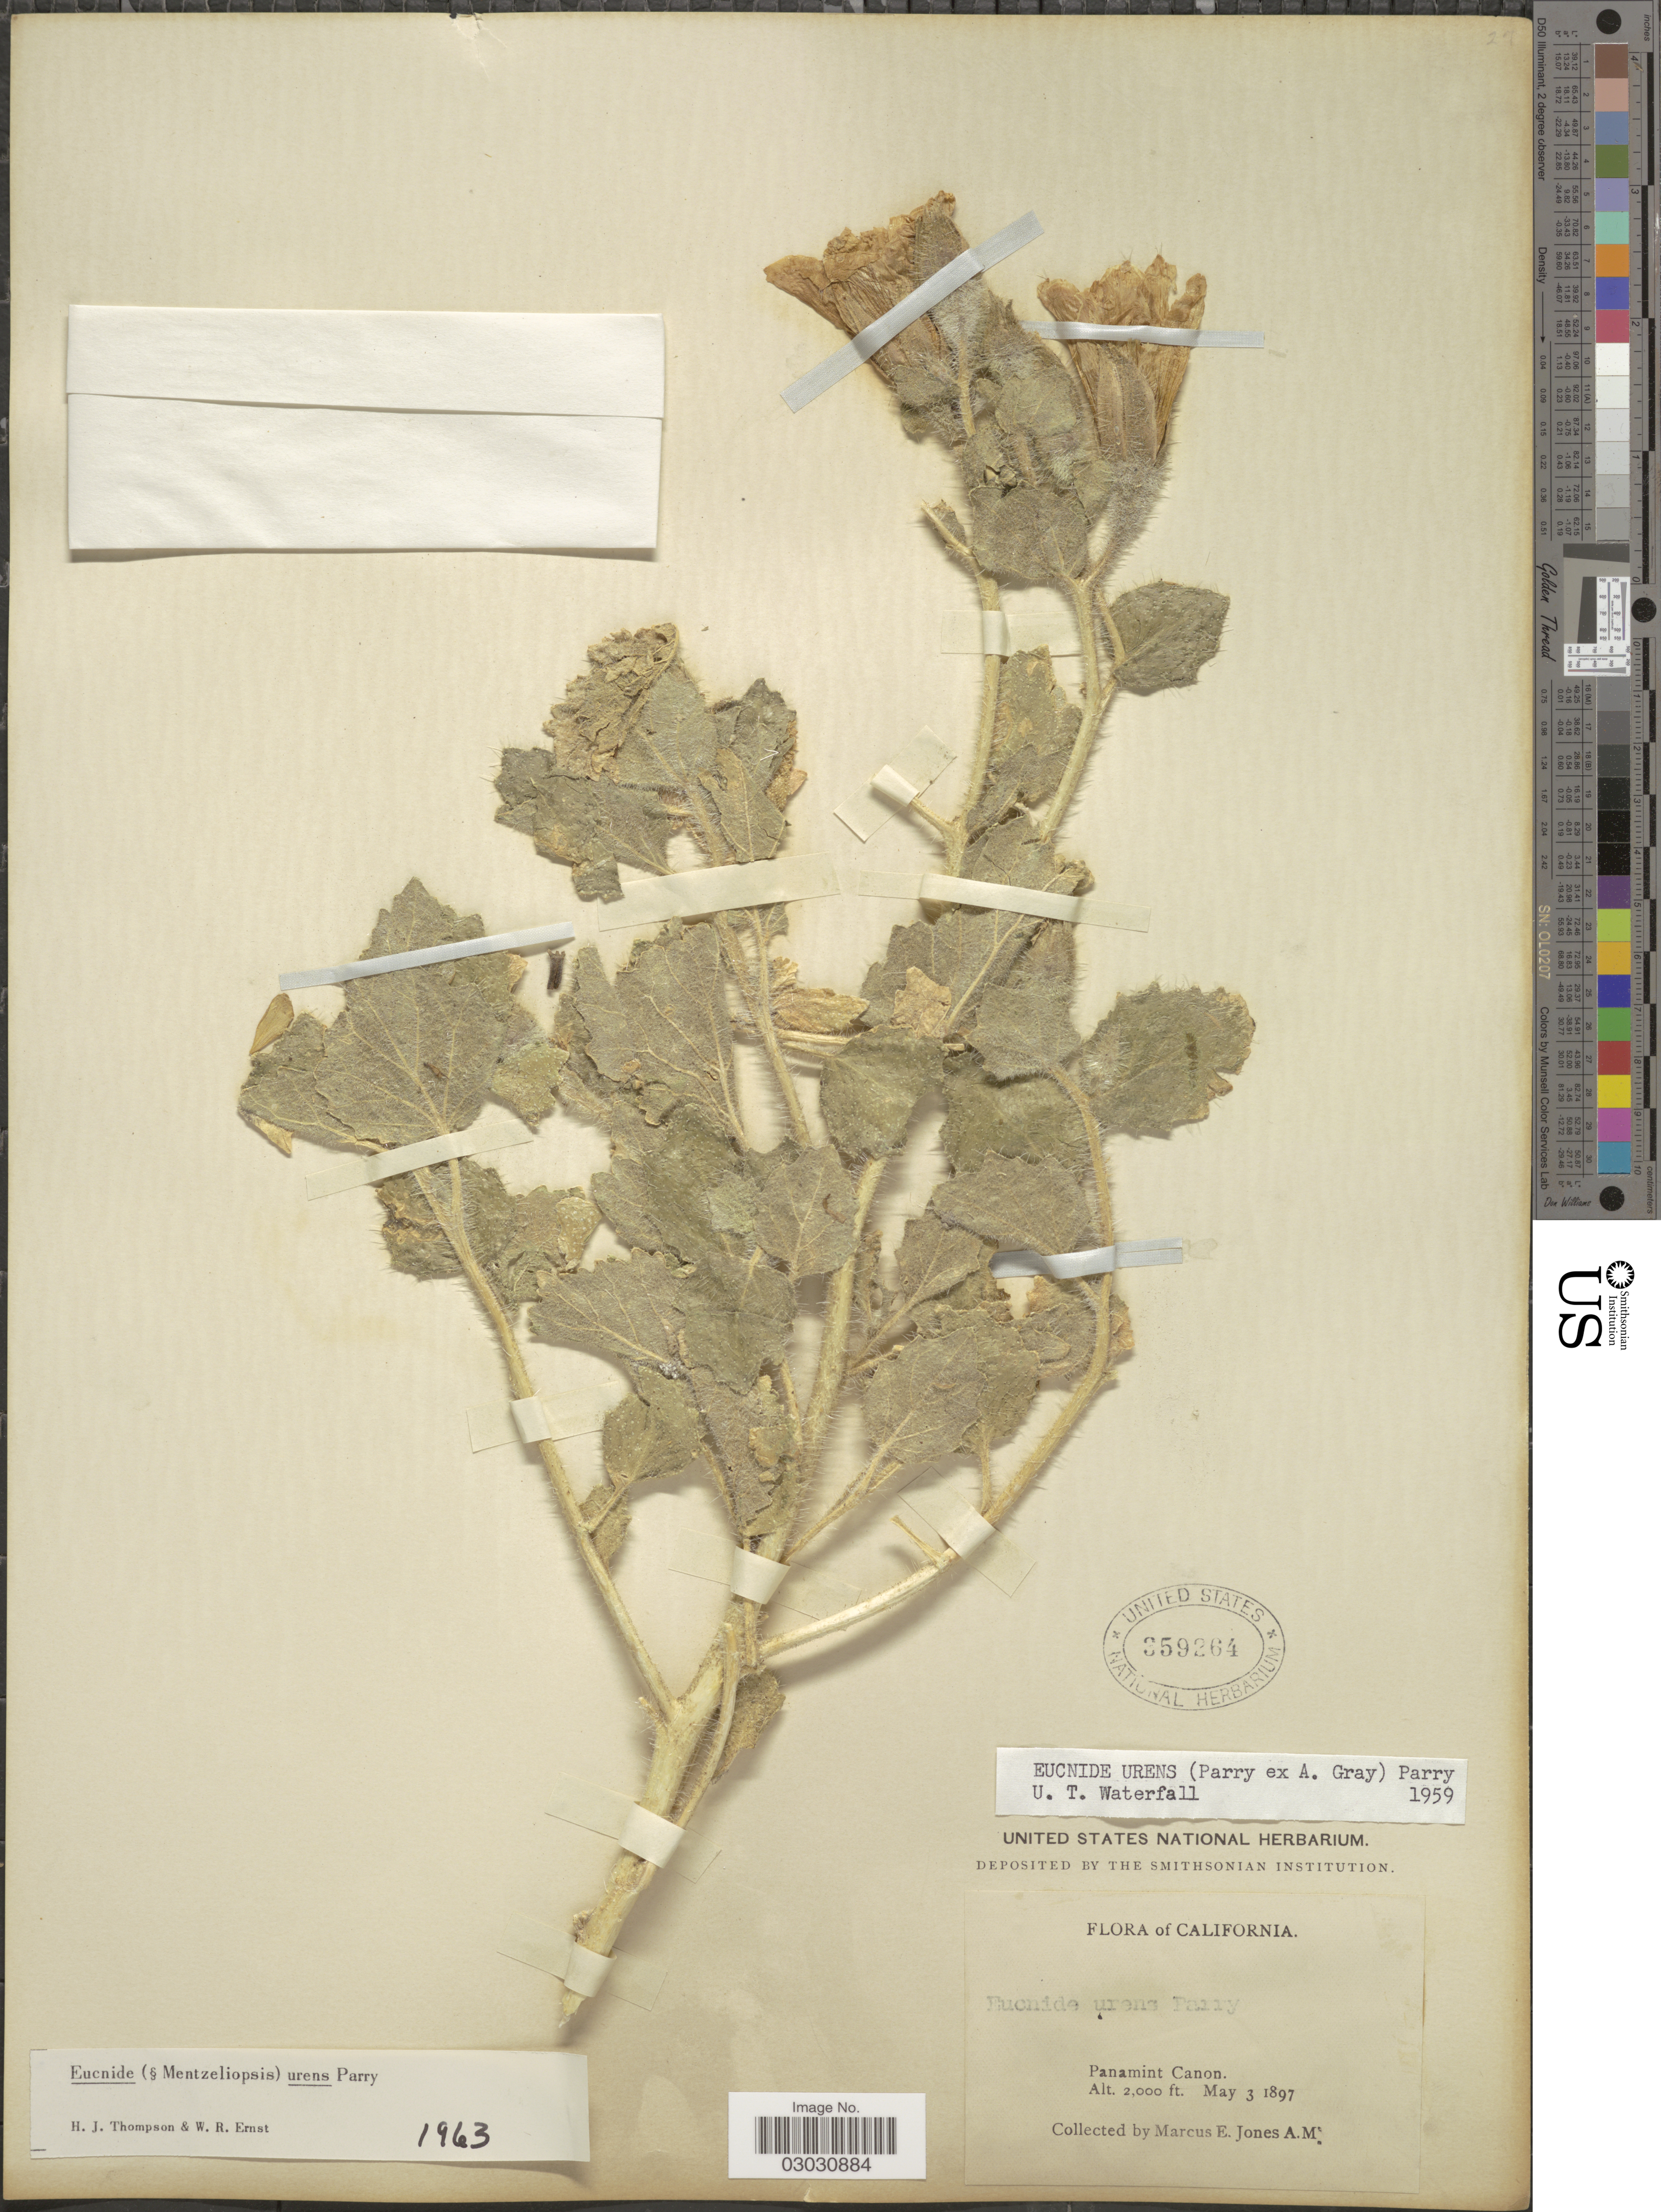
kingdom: Plantae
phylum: Tracheophyta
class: Magnoliopsida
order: Cornales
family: Loasaceae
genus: Eucnide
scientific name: Eucnide urens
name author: Parry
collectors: M. E. Jones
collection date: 1897-05-03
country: United States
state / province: California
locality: Panamint Canon.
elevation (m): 610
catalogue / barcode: US 359264